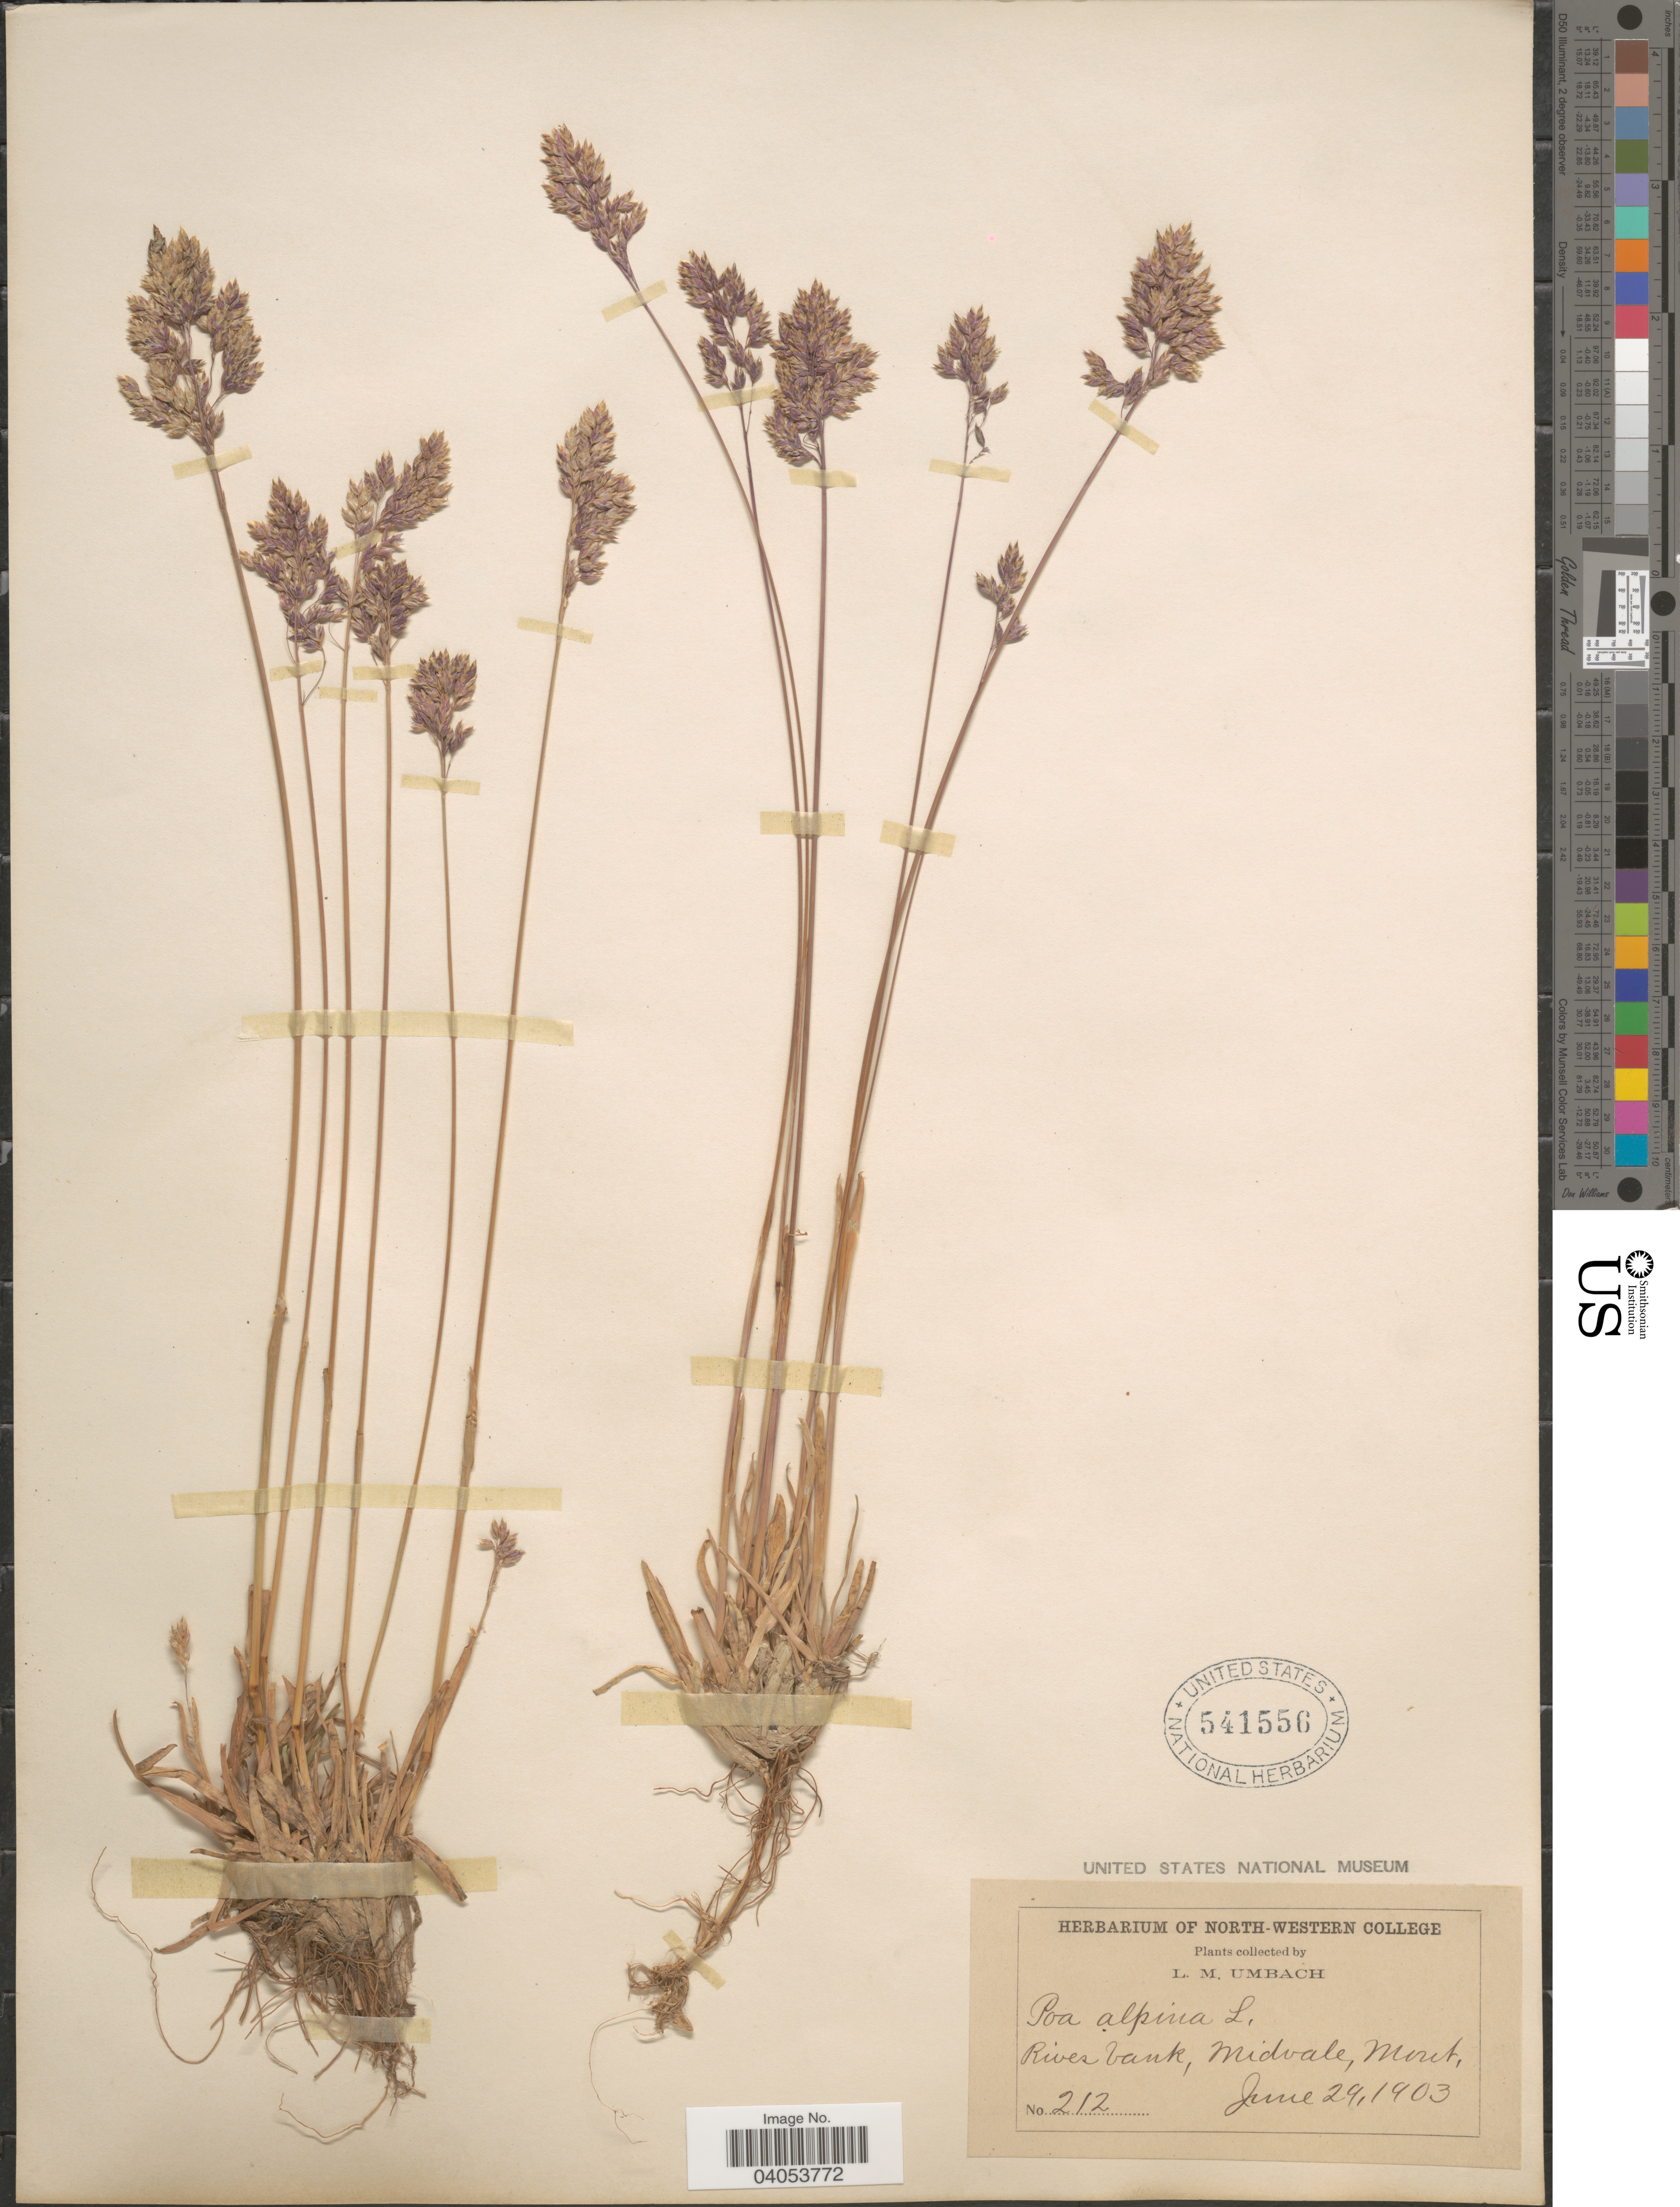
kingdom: Plantae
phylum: Tracheophyta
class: Liliopsida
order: Poales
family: Poaceae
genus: Poa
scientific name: Poa alpina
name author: L.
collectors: L. M. Umbach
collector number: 212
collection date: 1903-06-29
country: United States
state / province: Montana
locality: River bank, Midvale.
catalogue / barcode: US 541556